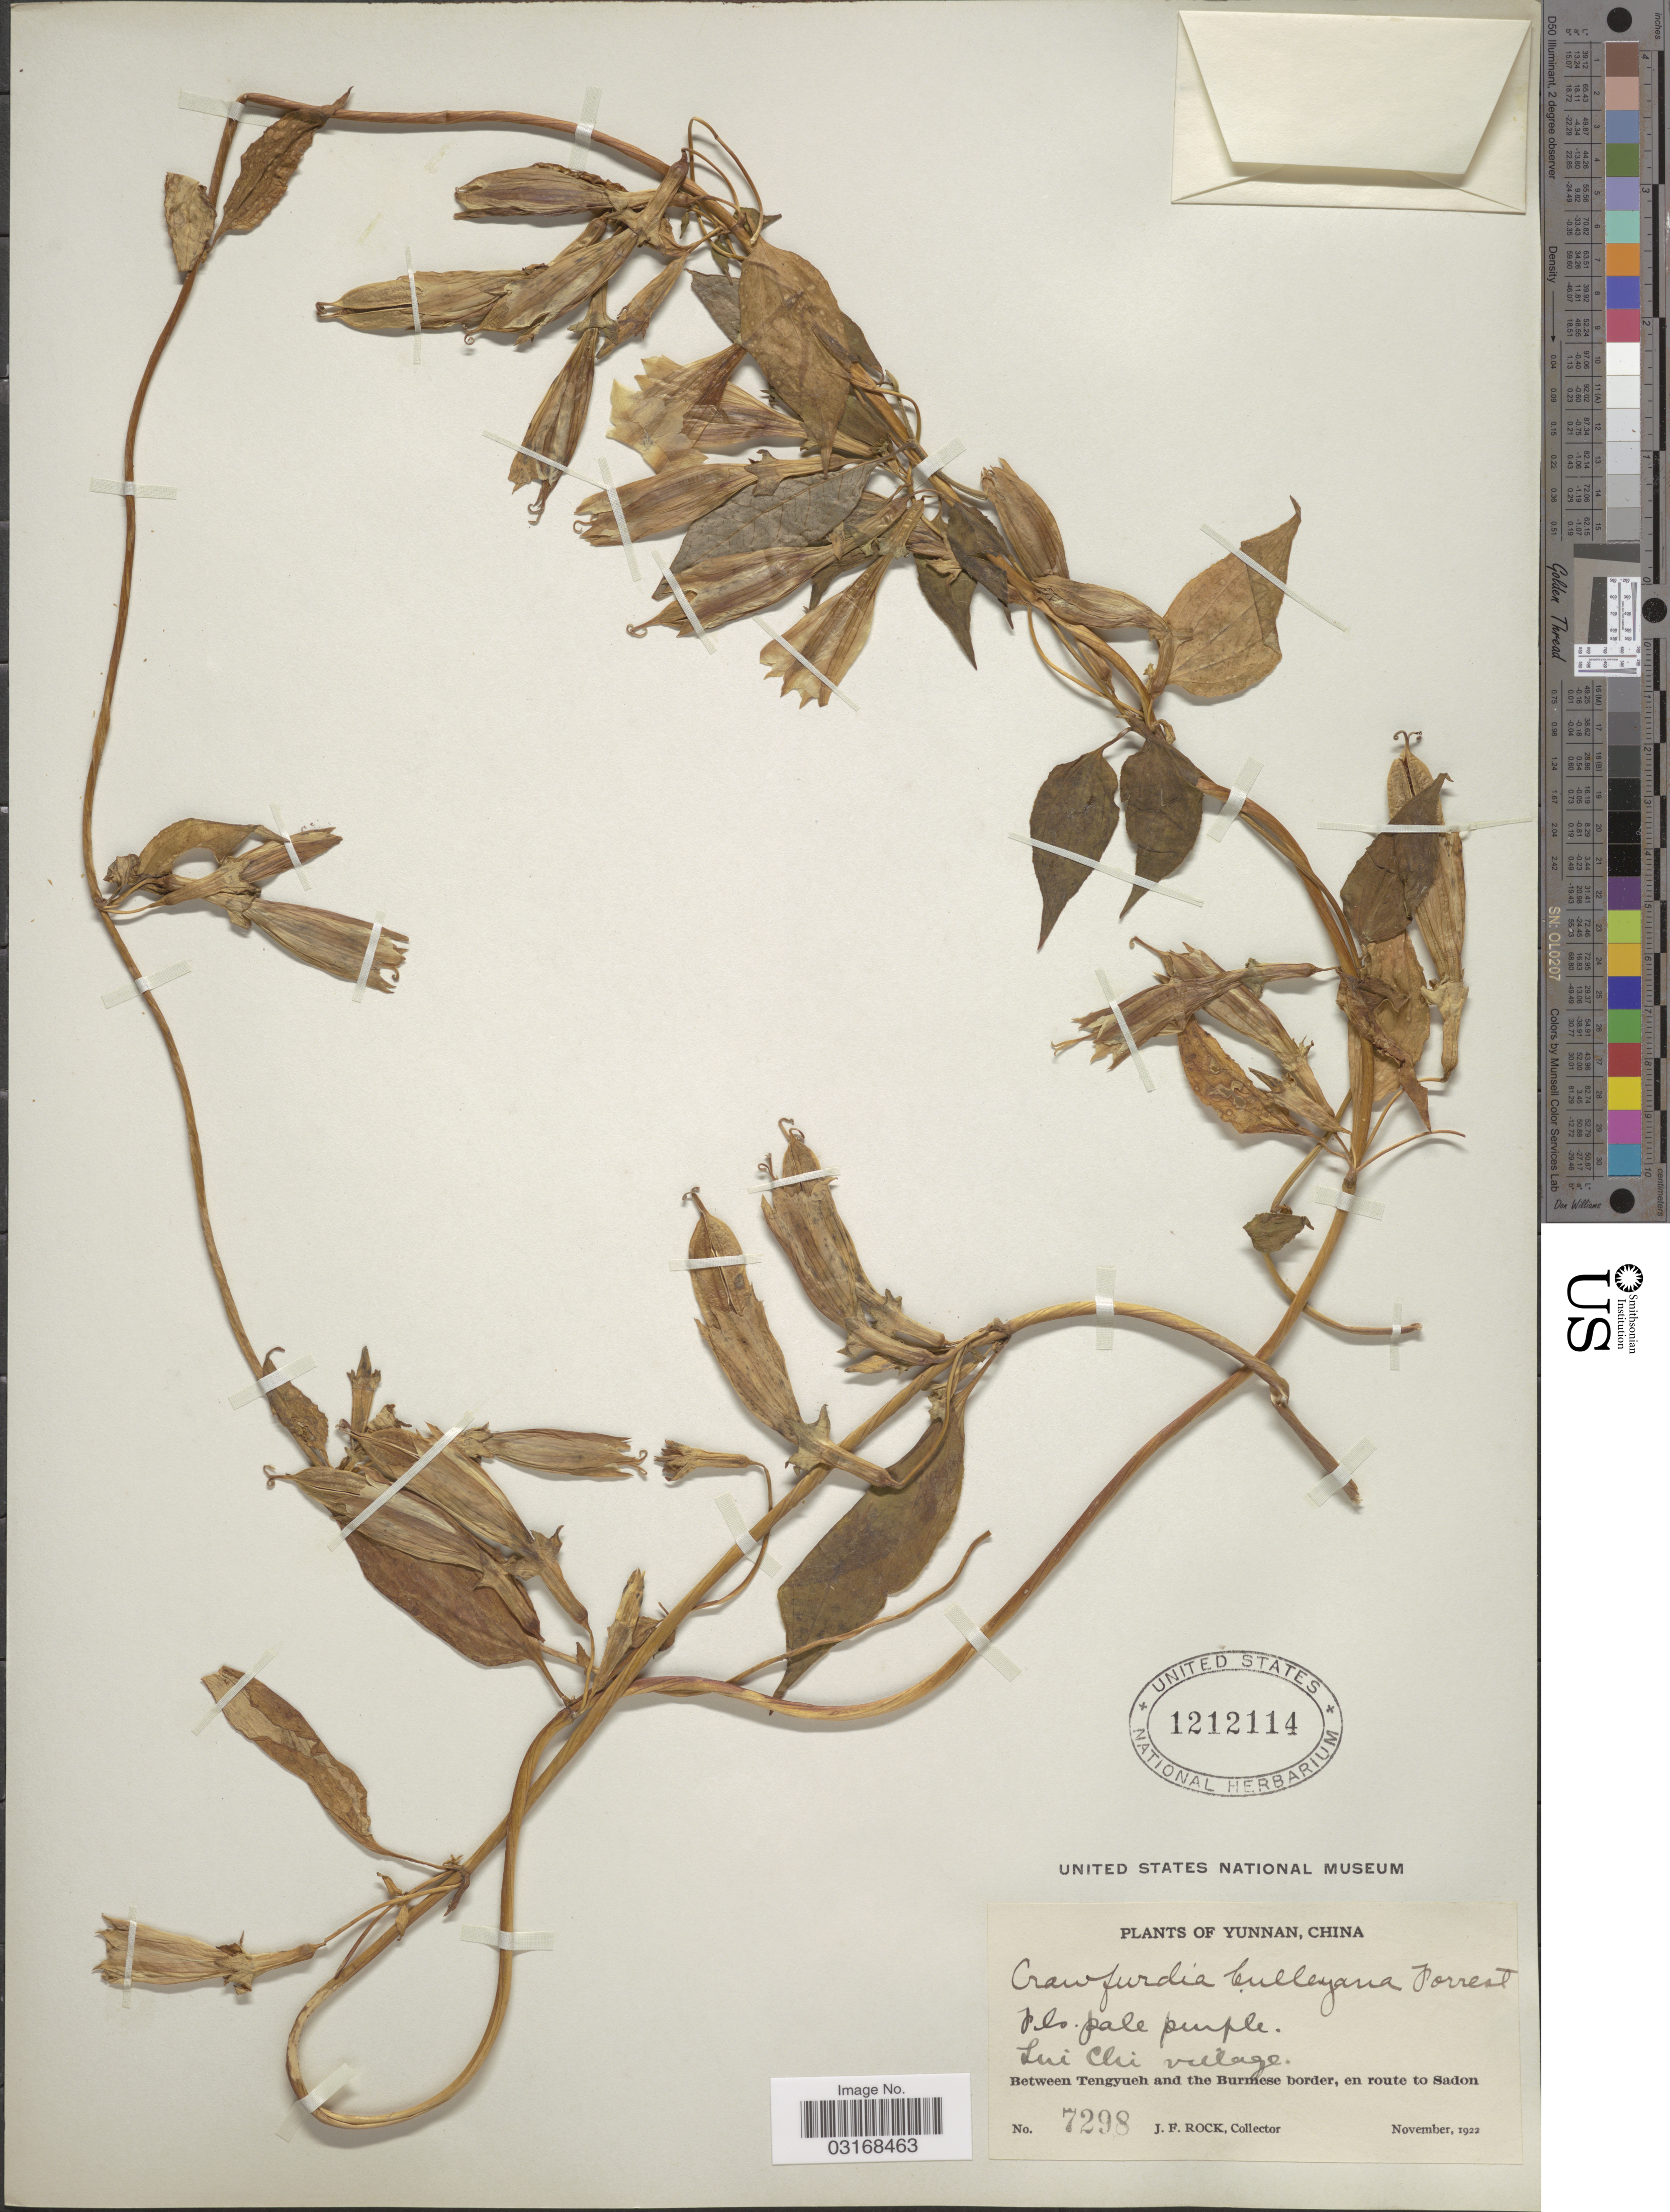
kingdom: Plantae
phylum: Tracheophyta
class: Magnoliopsida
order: Gentianales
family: Gentianaceae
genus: Crawfurdia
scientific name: Crawfurdia bulleyana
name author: Forrest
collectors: J. Rock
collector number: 7298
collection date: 1922-11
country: China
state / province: Yunnan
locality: Lui Chi Village. Between Tengyueh and the Burmese border, en route to Sadon.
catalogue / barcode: US 1212114